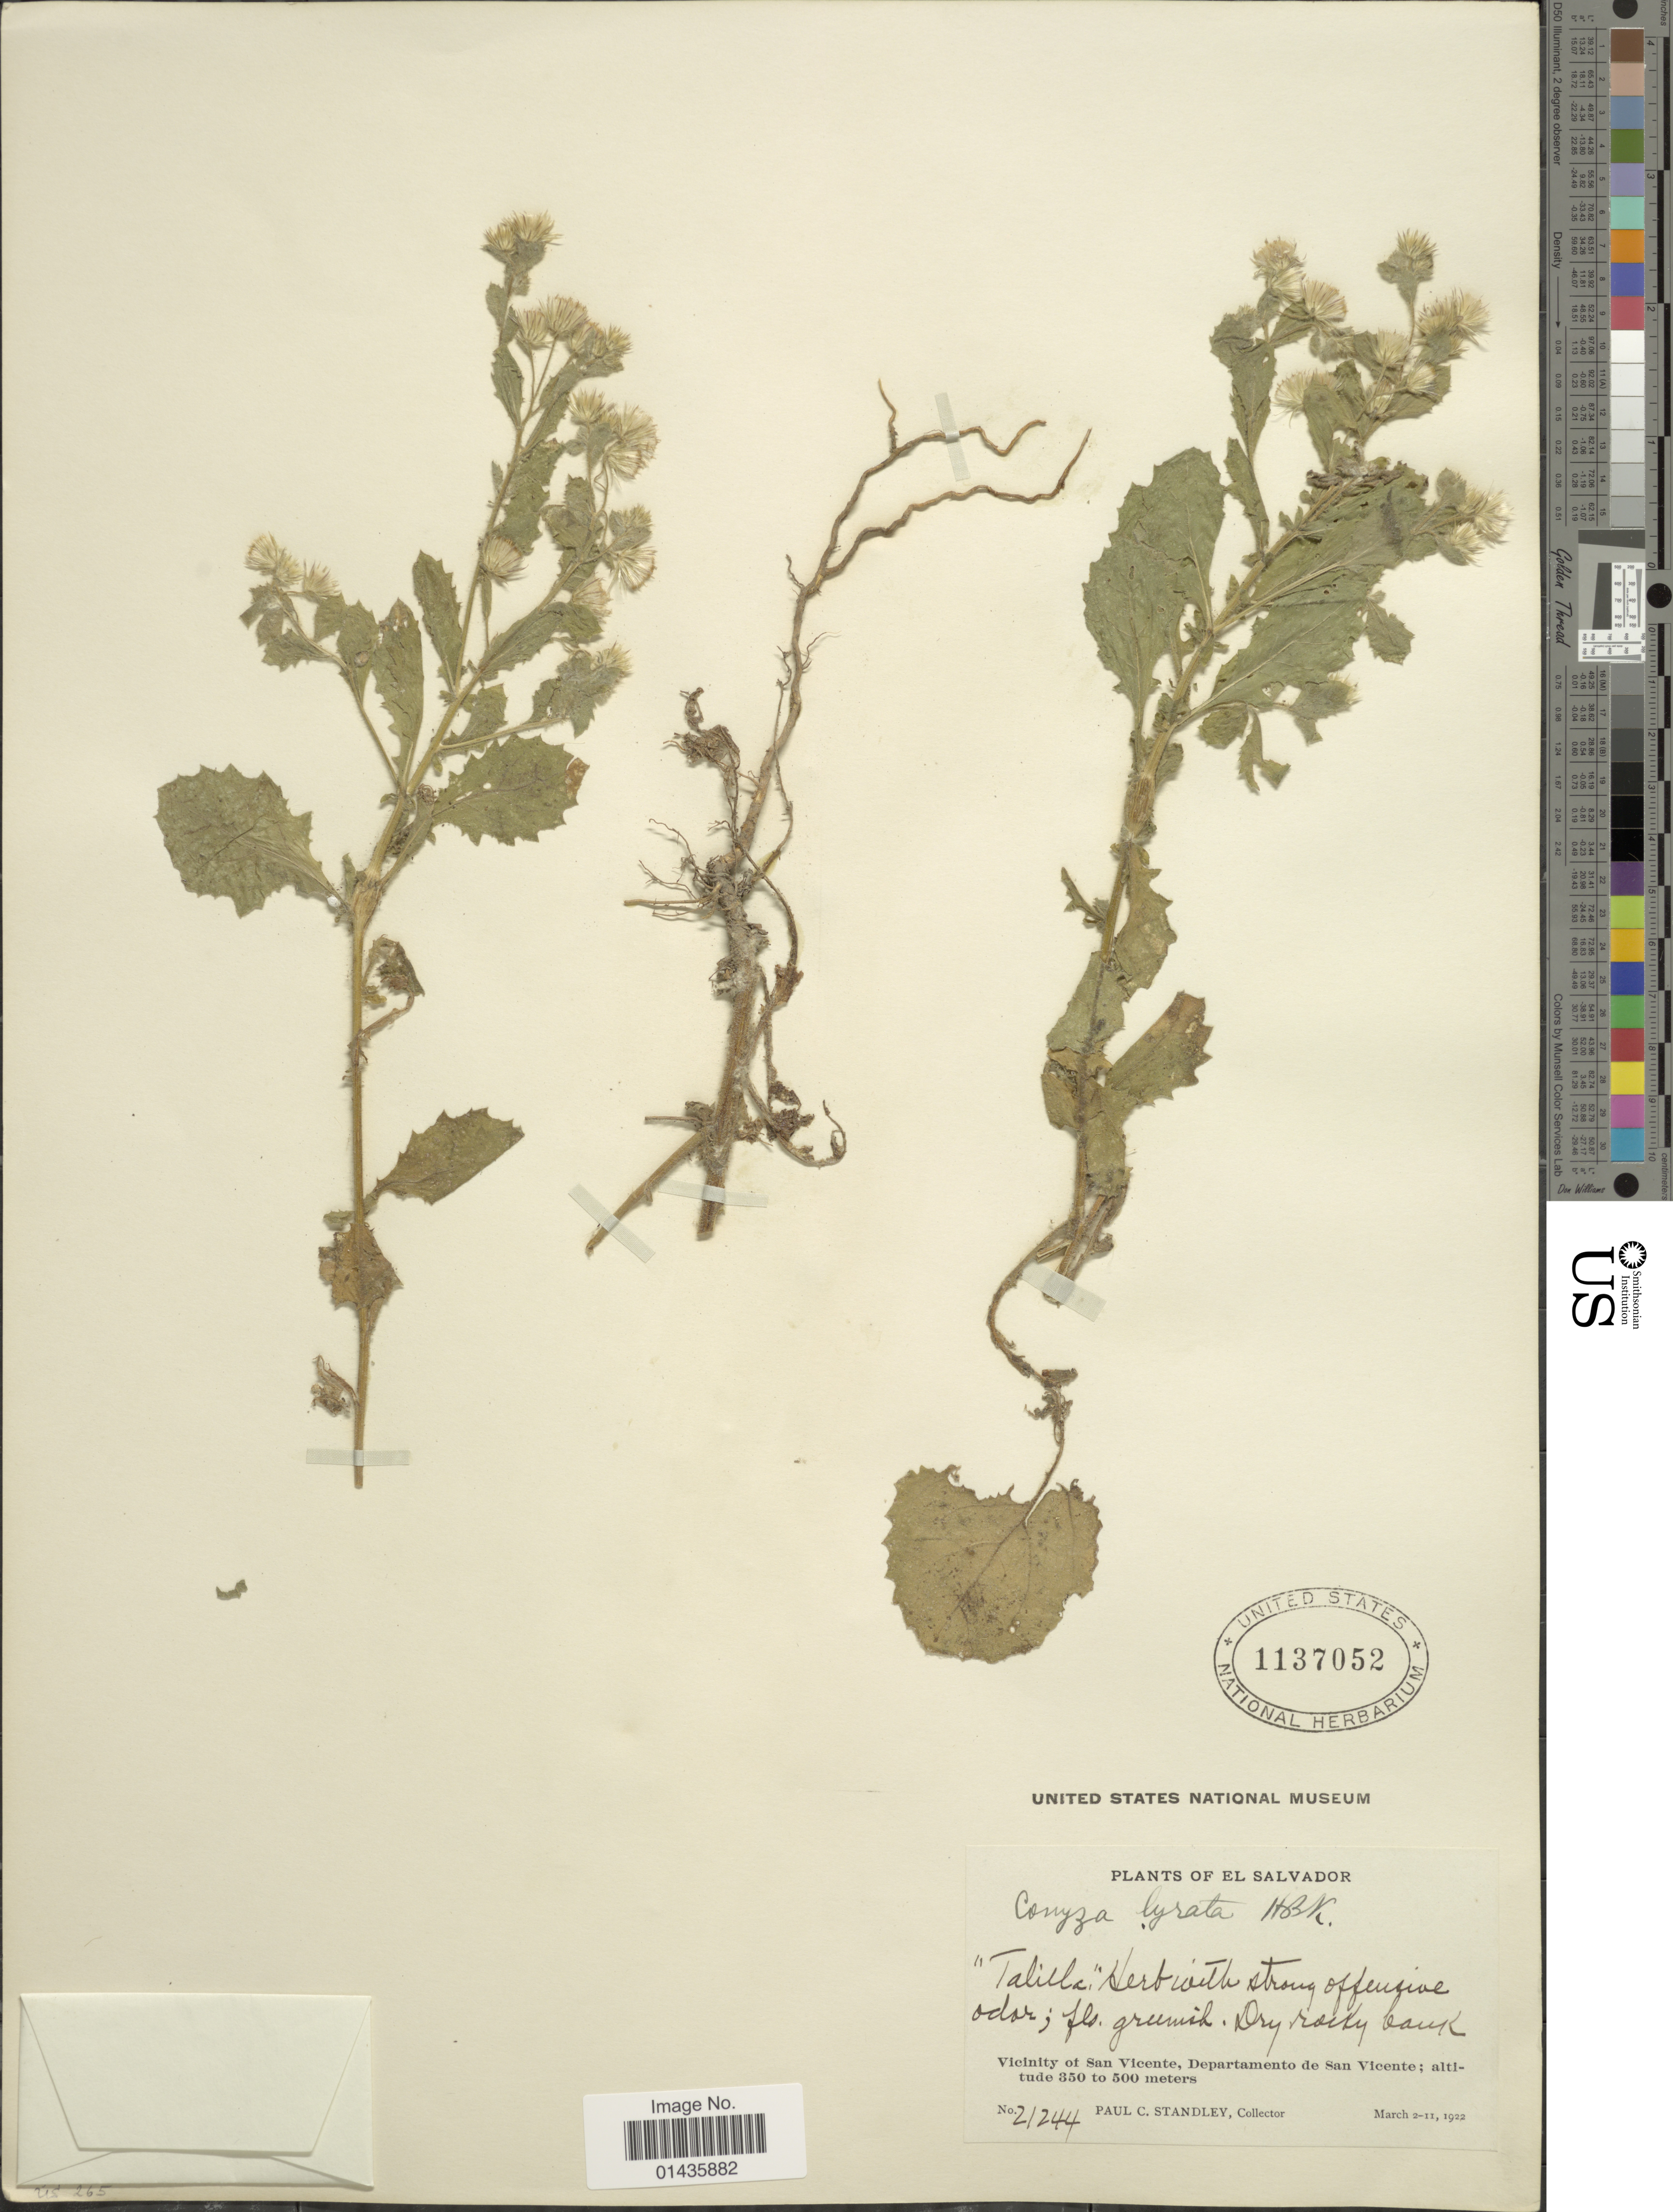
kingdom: Plantae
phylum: Tracheophyta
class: Magnoliopsida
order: Asterales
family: Asteraceae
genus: Pseudoconyza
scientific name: Pseudoconyza lyrata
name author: (Kunth) Cuatrec.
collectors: P. C. Standley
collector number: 21244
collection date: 1922-03-02/1922-03-11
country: El Salvador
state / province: San Vincente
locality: Vicinity of San Vicente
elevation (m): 350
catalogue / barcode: US 1137052